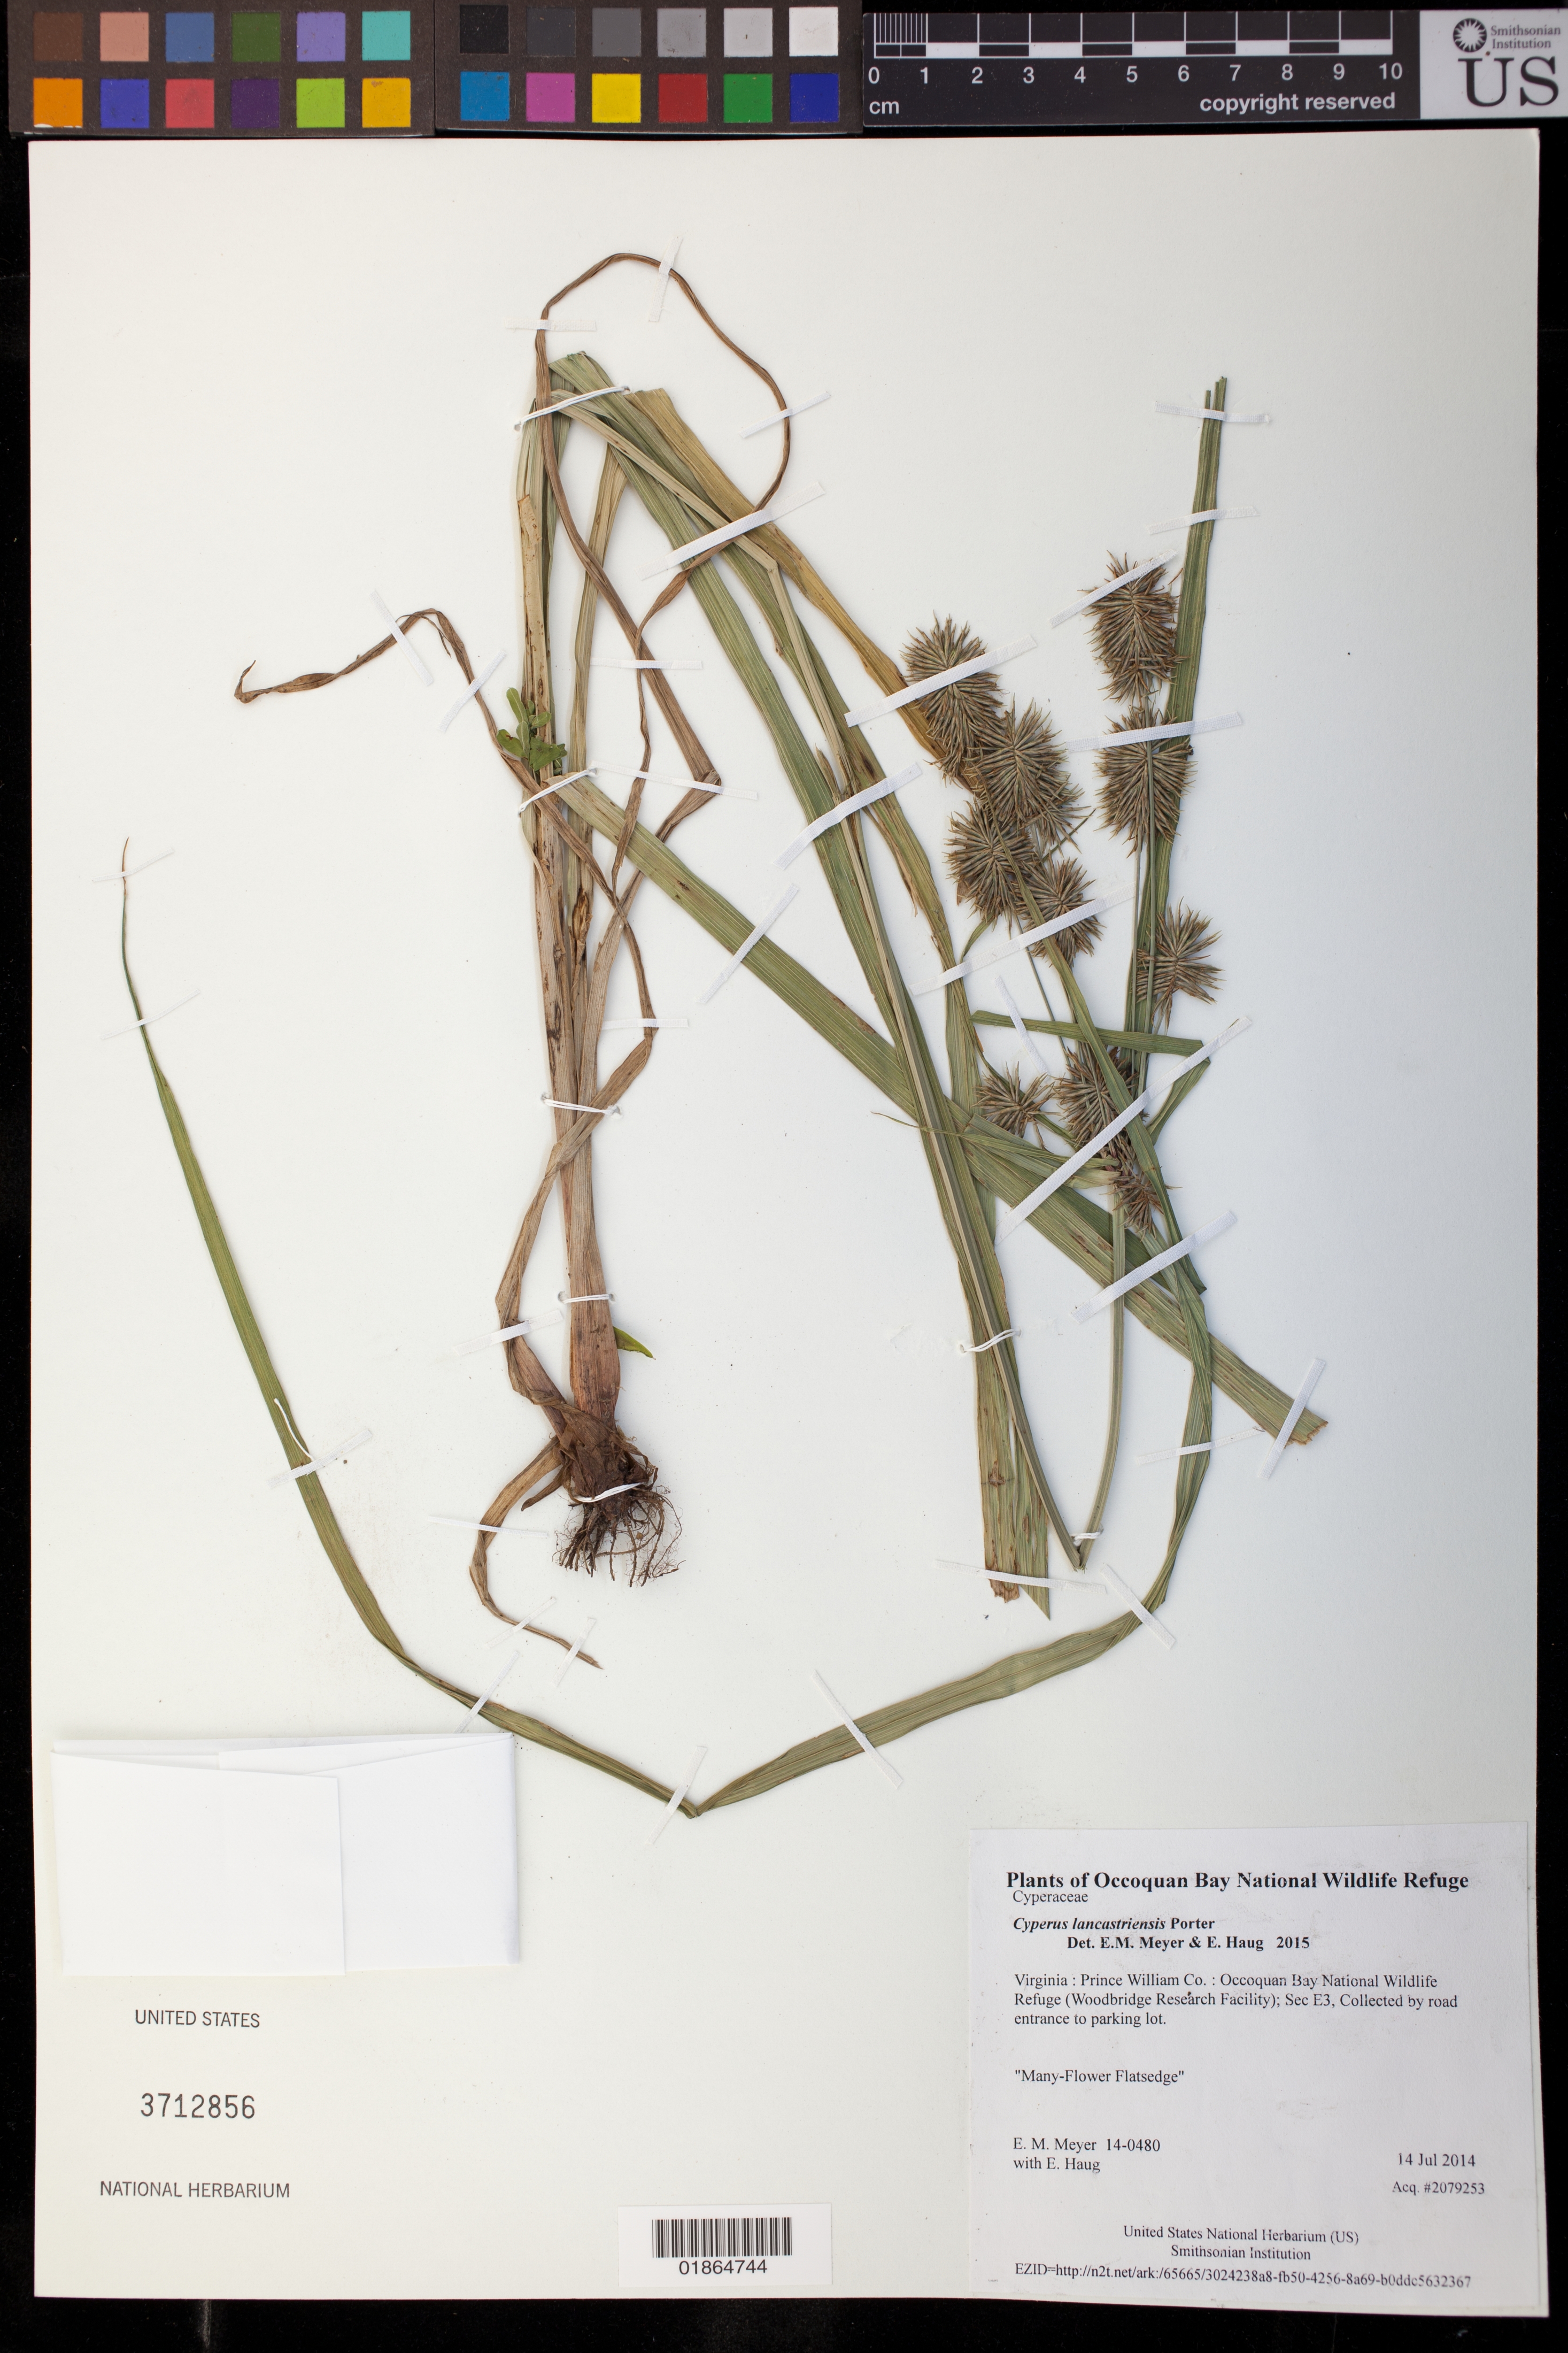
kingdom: Plantae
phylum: Tracheophyta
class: Liliopsida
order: Poales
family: Cyperaceae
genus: Cyperus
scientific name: Cyperus lancastriensis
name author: Porter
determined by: Meyer, E. M.; Haug, E.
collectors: E. M. Meyer & E. Haug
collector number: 14-0480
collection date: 2014-07-14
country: United States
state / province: Virginia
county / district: Prince William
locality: Occoquan Bay National Wildlife Refuge (Woodbridge Research Facility); Sec E3, Collected by road entrance to parking lot.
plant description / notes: Many-Flower Flatsedge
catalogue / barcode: US 3712856